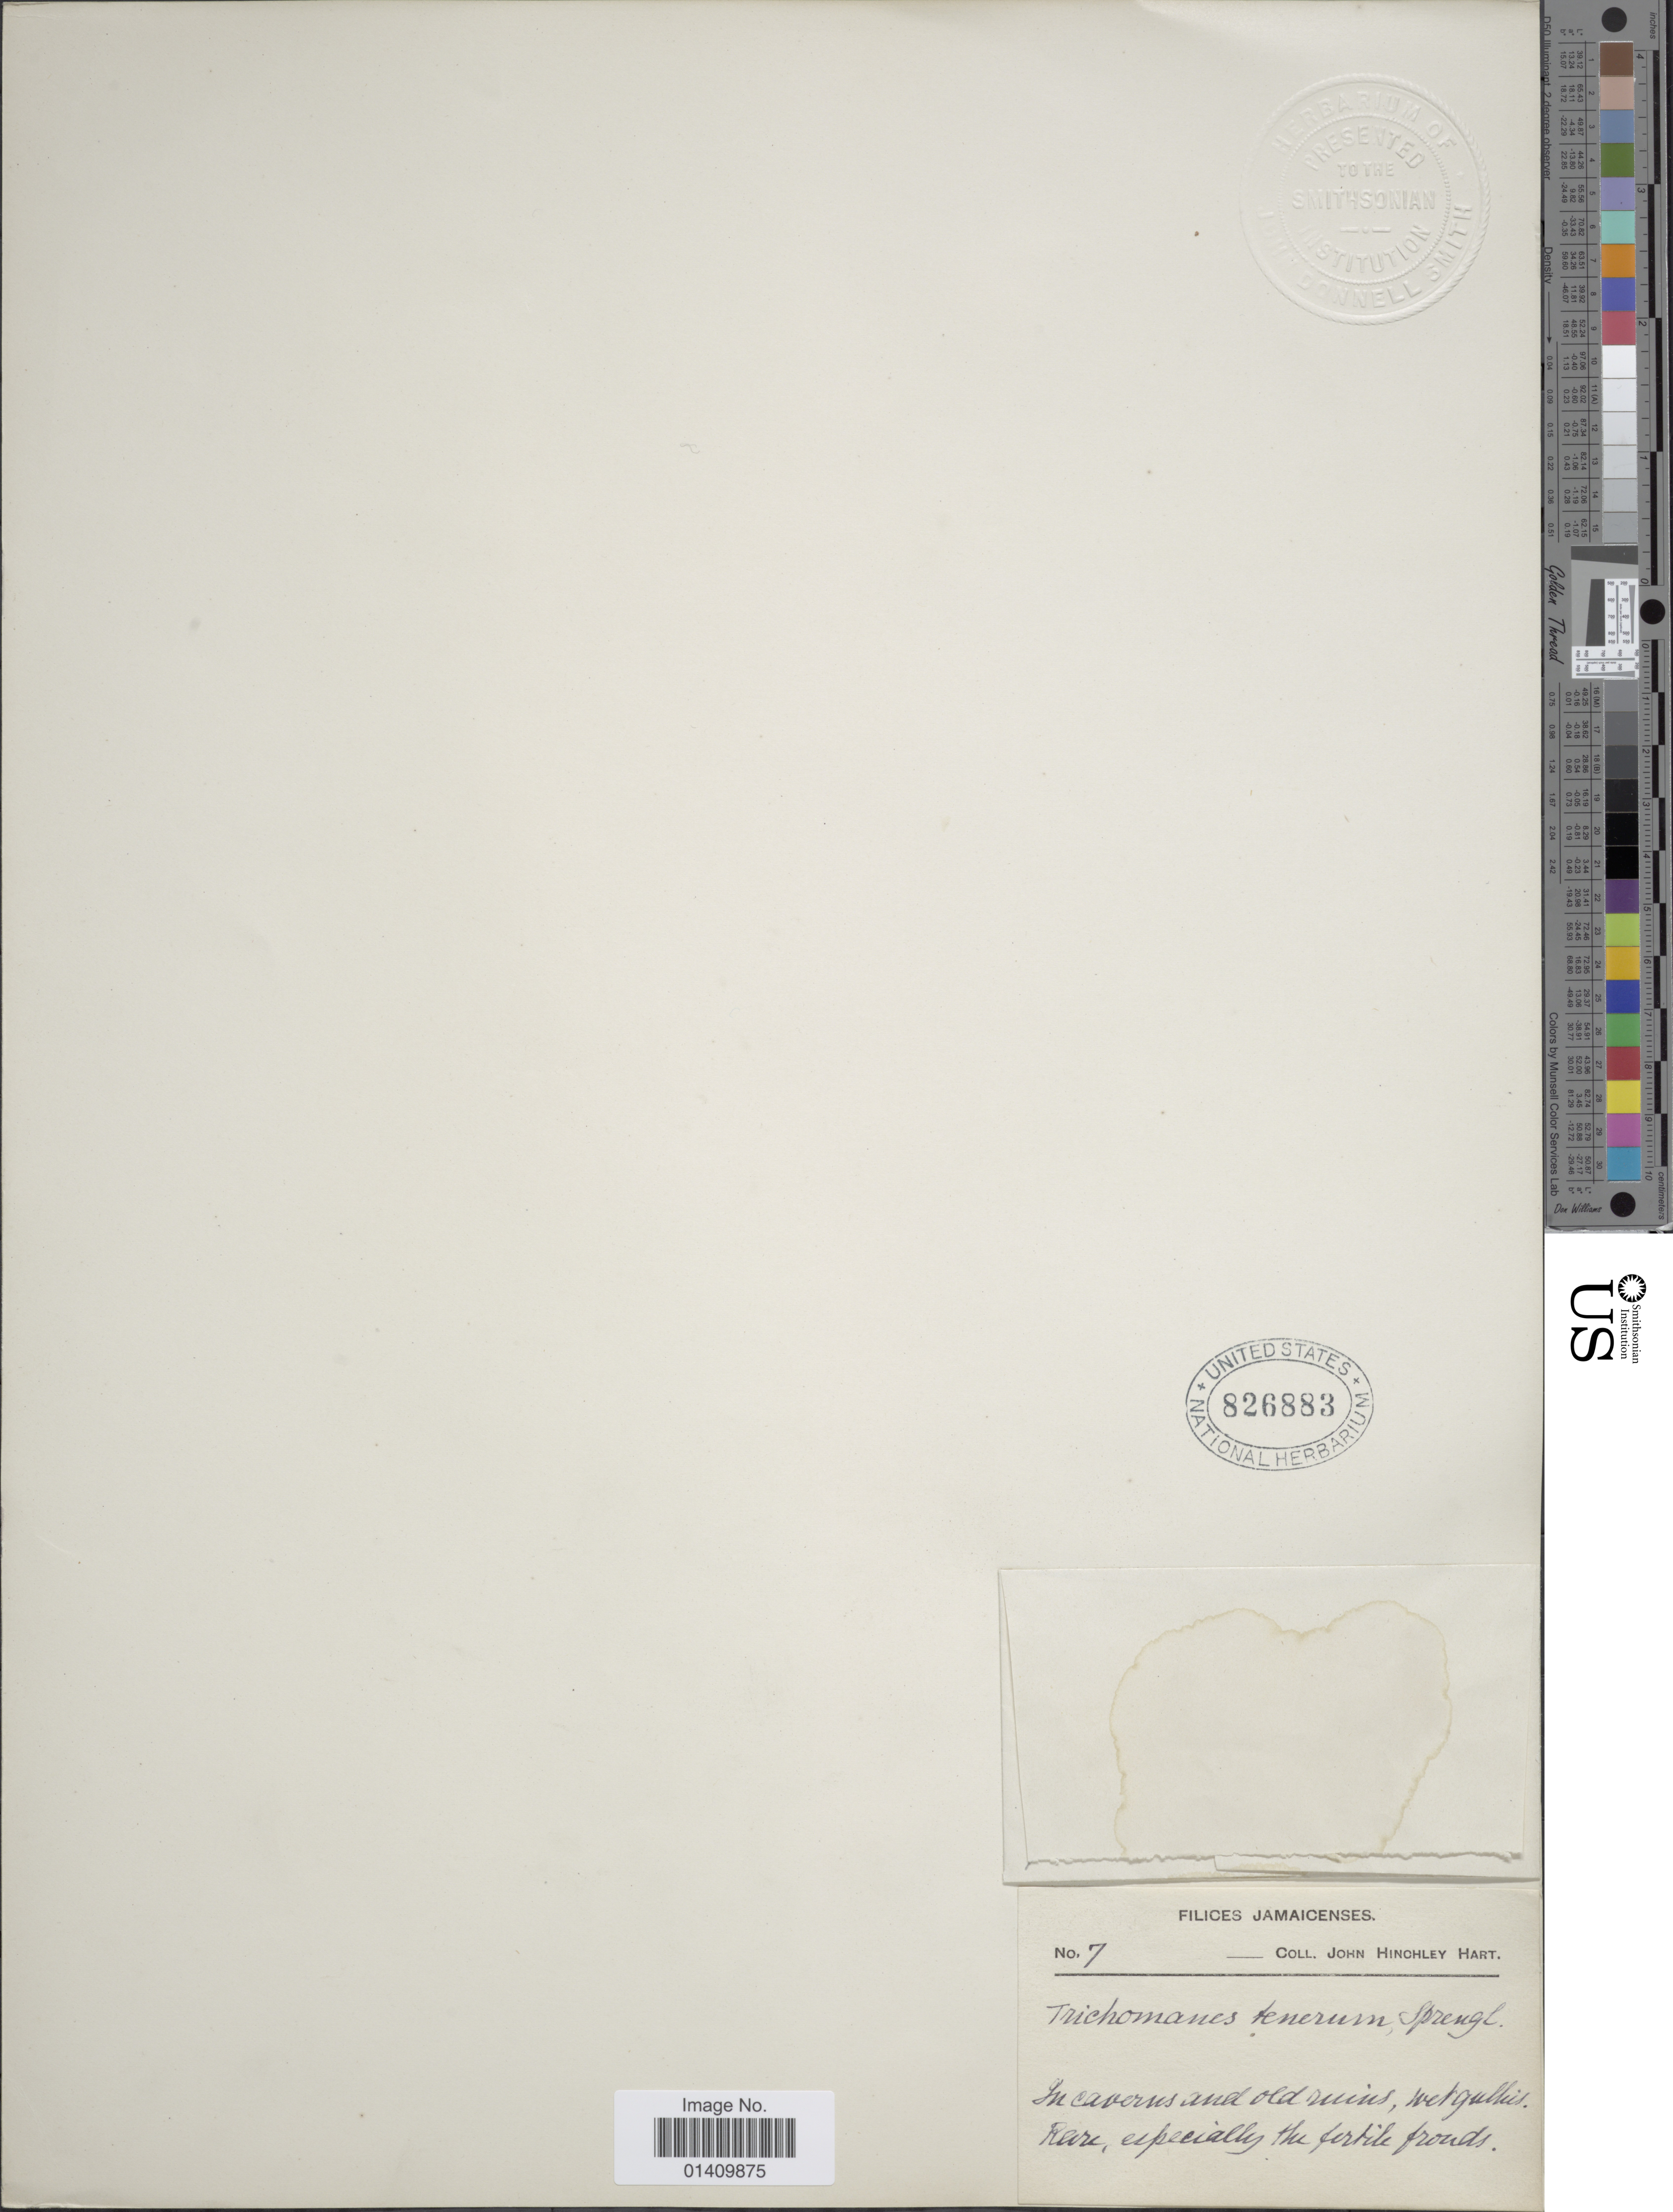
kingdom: Plantae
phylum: Tracheophyta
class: Polypodiopsida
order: Hymenophyllales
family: Hymenophyllaceae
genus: Polyphlebium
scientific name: Polyphlebium angustatum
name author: (Carmich.) Ebihara & Dubuisson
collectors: J. H. Hart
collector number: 7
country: Jamaica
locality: In caverns and old ruins, wet gullies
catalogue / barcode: US 826883